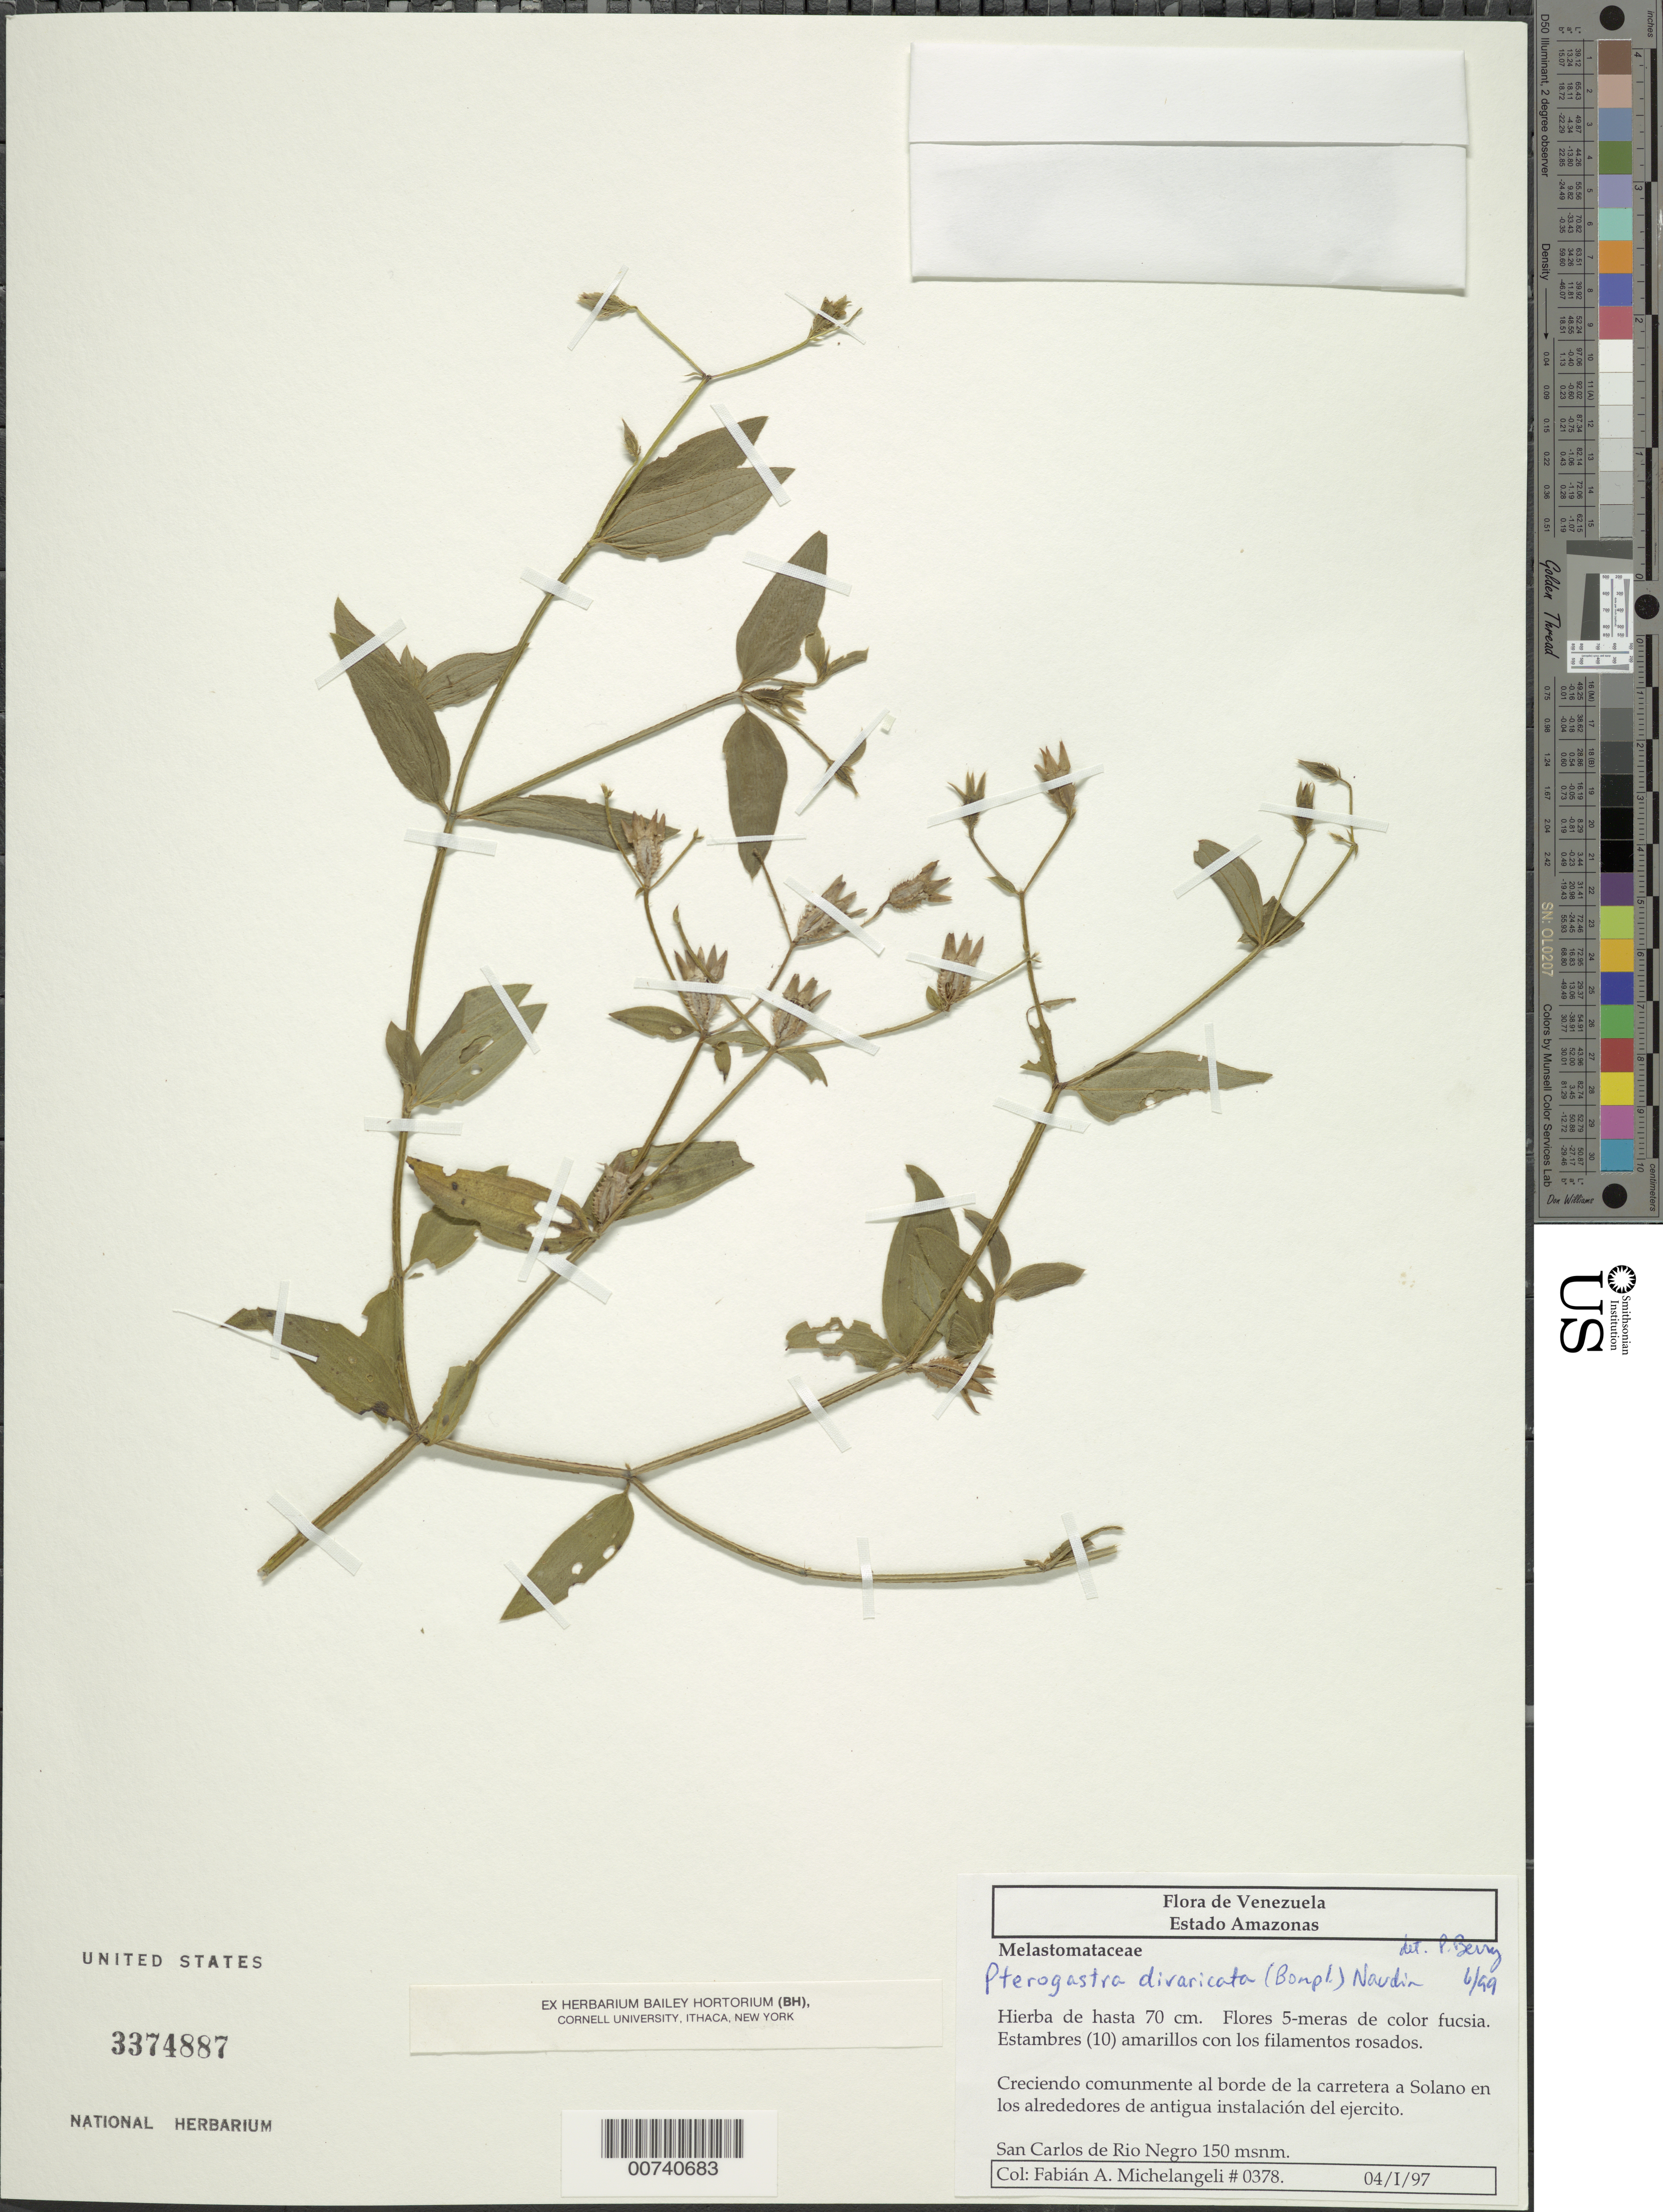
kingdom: Plantae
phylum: Tracheophyta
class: Magnoliopsida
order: Myrtales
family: Melastomataceae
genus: Pterogastra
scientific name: Pterogastra divaricata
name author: (Bonpl.) Naudin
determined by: Berry, P. E., (WIS), University of Wisconsin - Madison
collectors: F. A. Michelangeli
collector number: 378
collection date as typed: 4-Jan-97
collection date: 1997-01-04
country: Venezuela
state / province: Amazonas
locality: San Carlos de Río Negro, Solano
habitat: Edge of highway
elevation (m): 150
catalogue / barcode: US 3374887